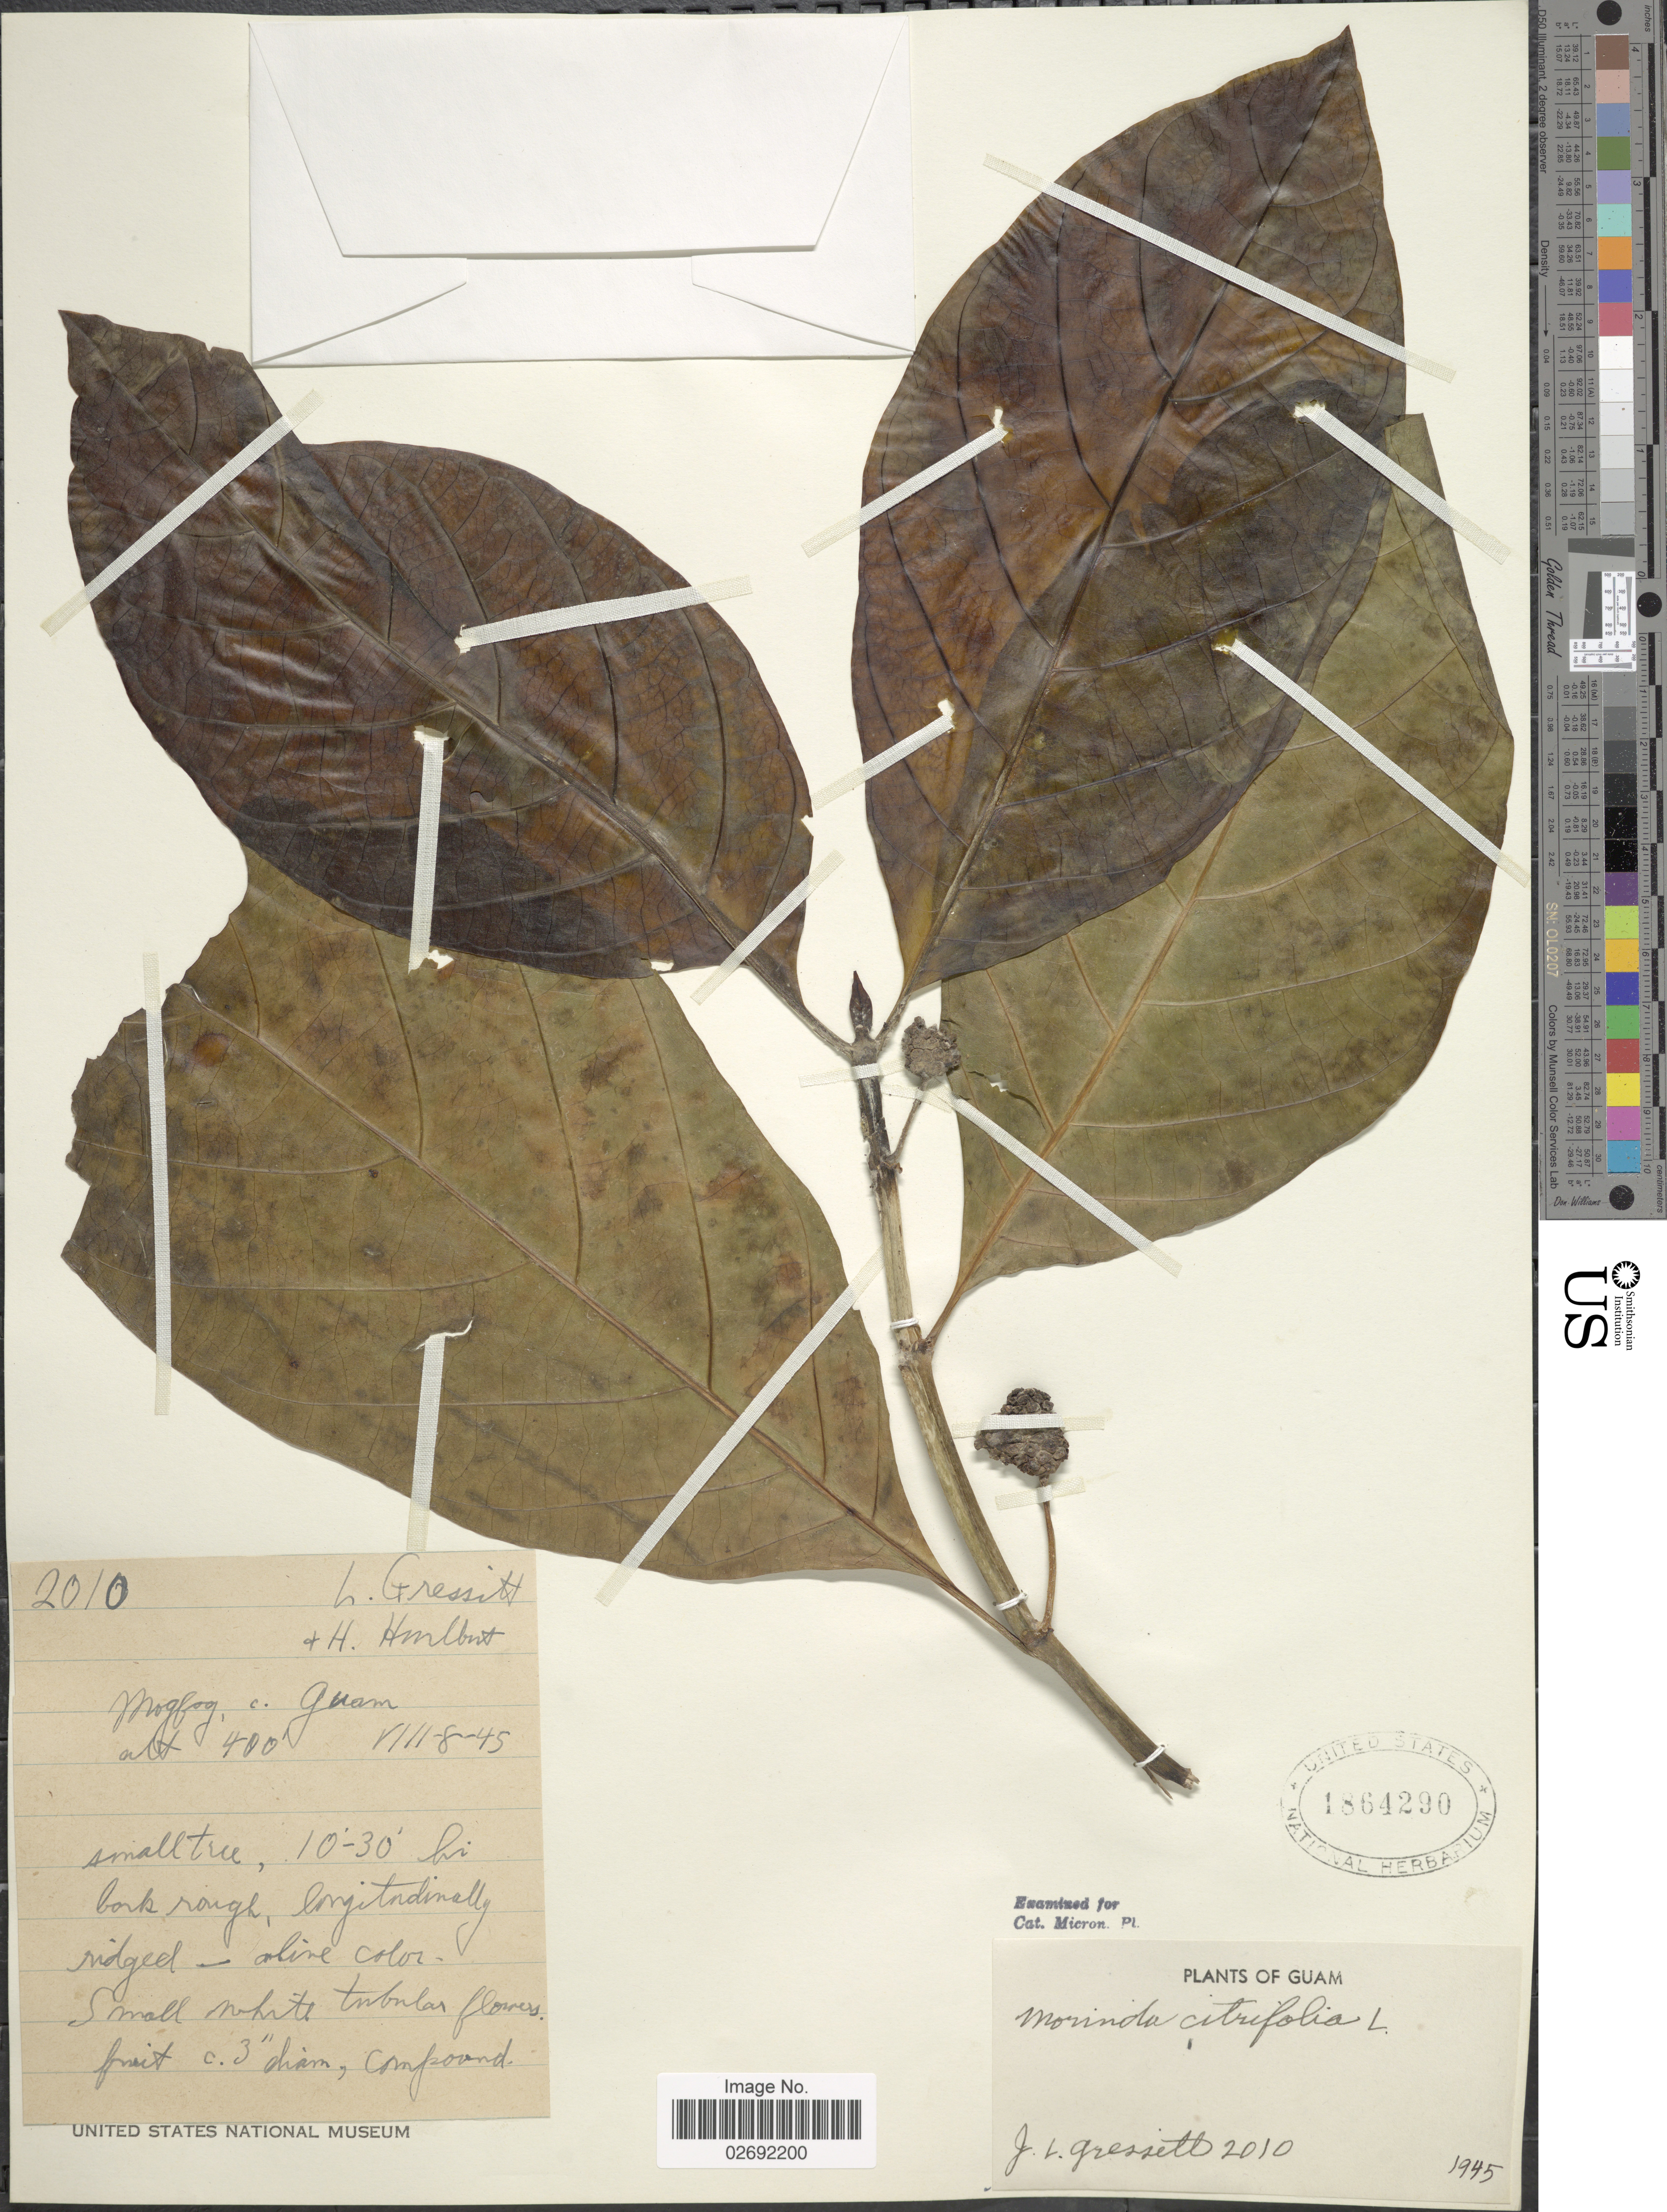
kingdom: Plantae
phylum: Tracheophyta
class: Magnoliopsida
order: Gentianales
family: Rubiaceae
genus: Morinda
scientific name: Morinda citrifolia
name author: L.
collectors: J. Gressitt & Collector illegible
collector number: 2010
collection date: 1945-08-08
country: Guam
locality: Mogfog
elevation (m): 122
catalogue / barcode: US 1864290